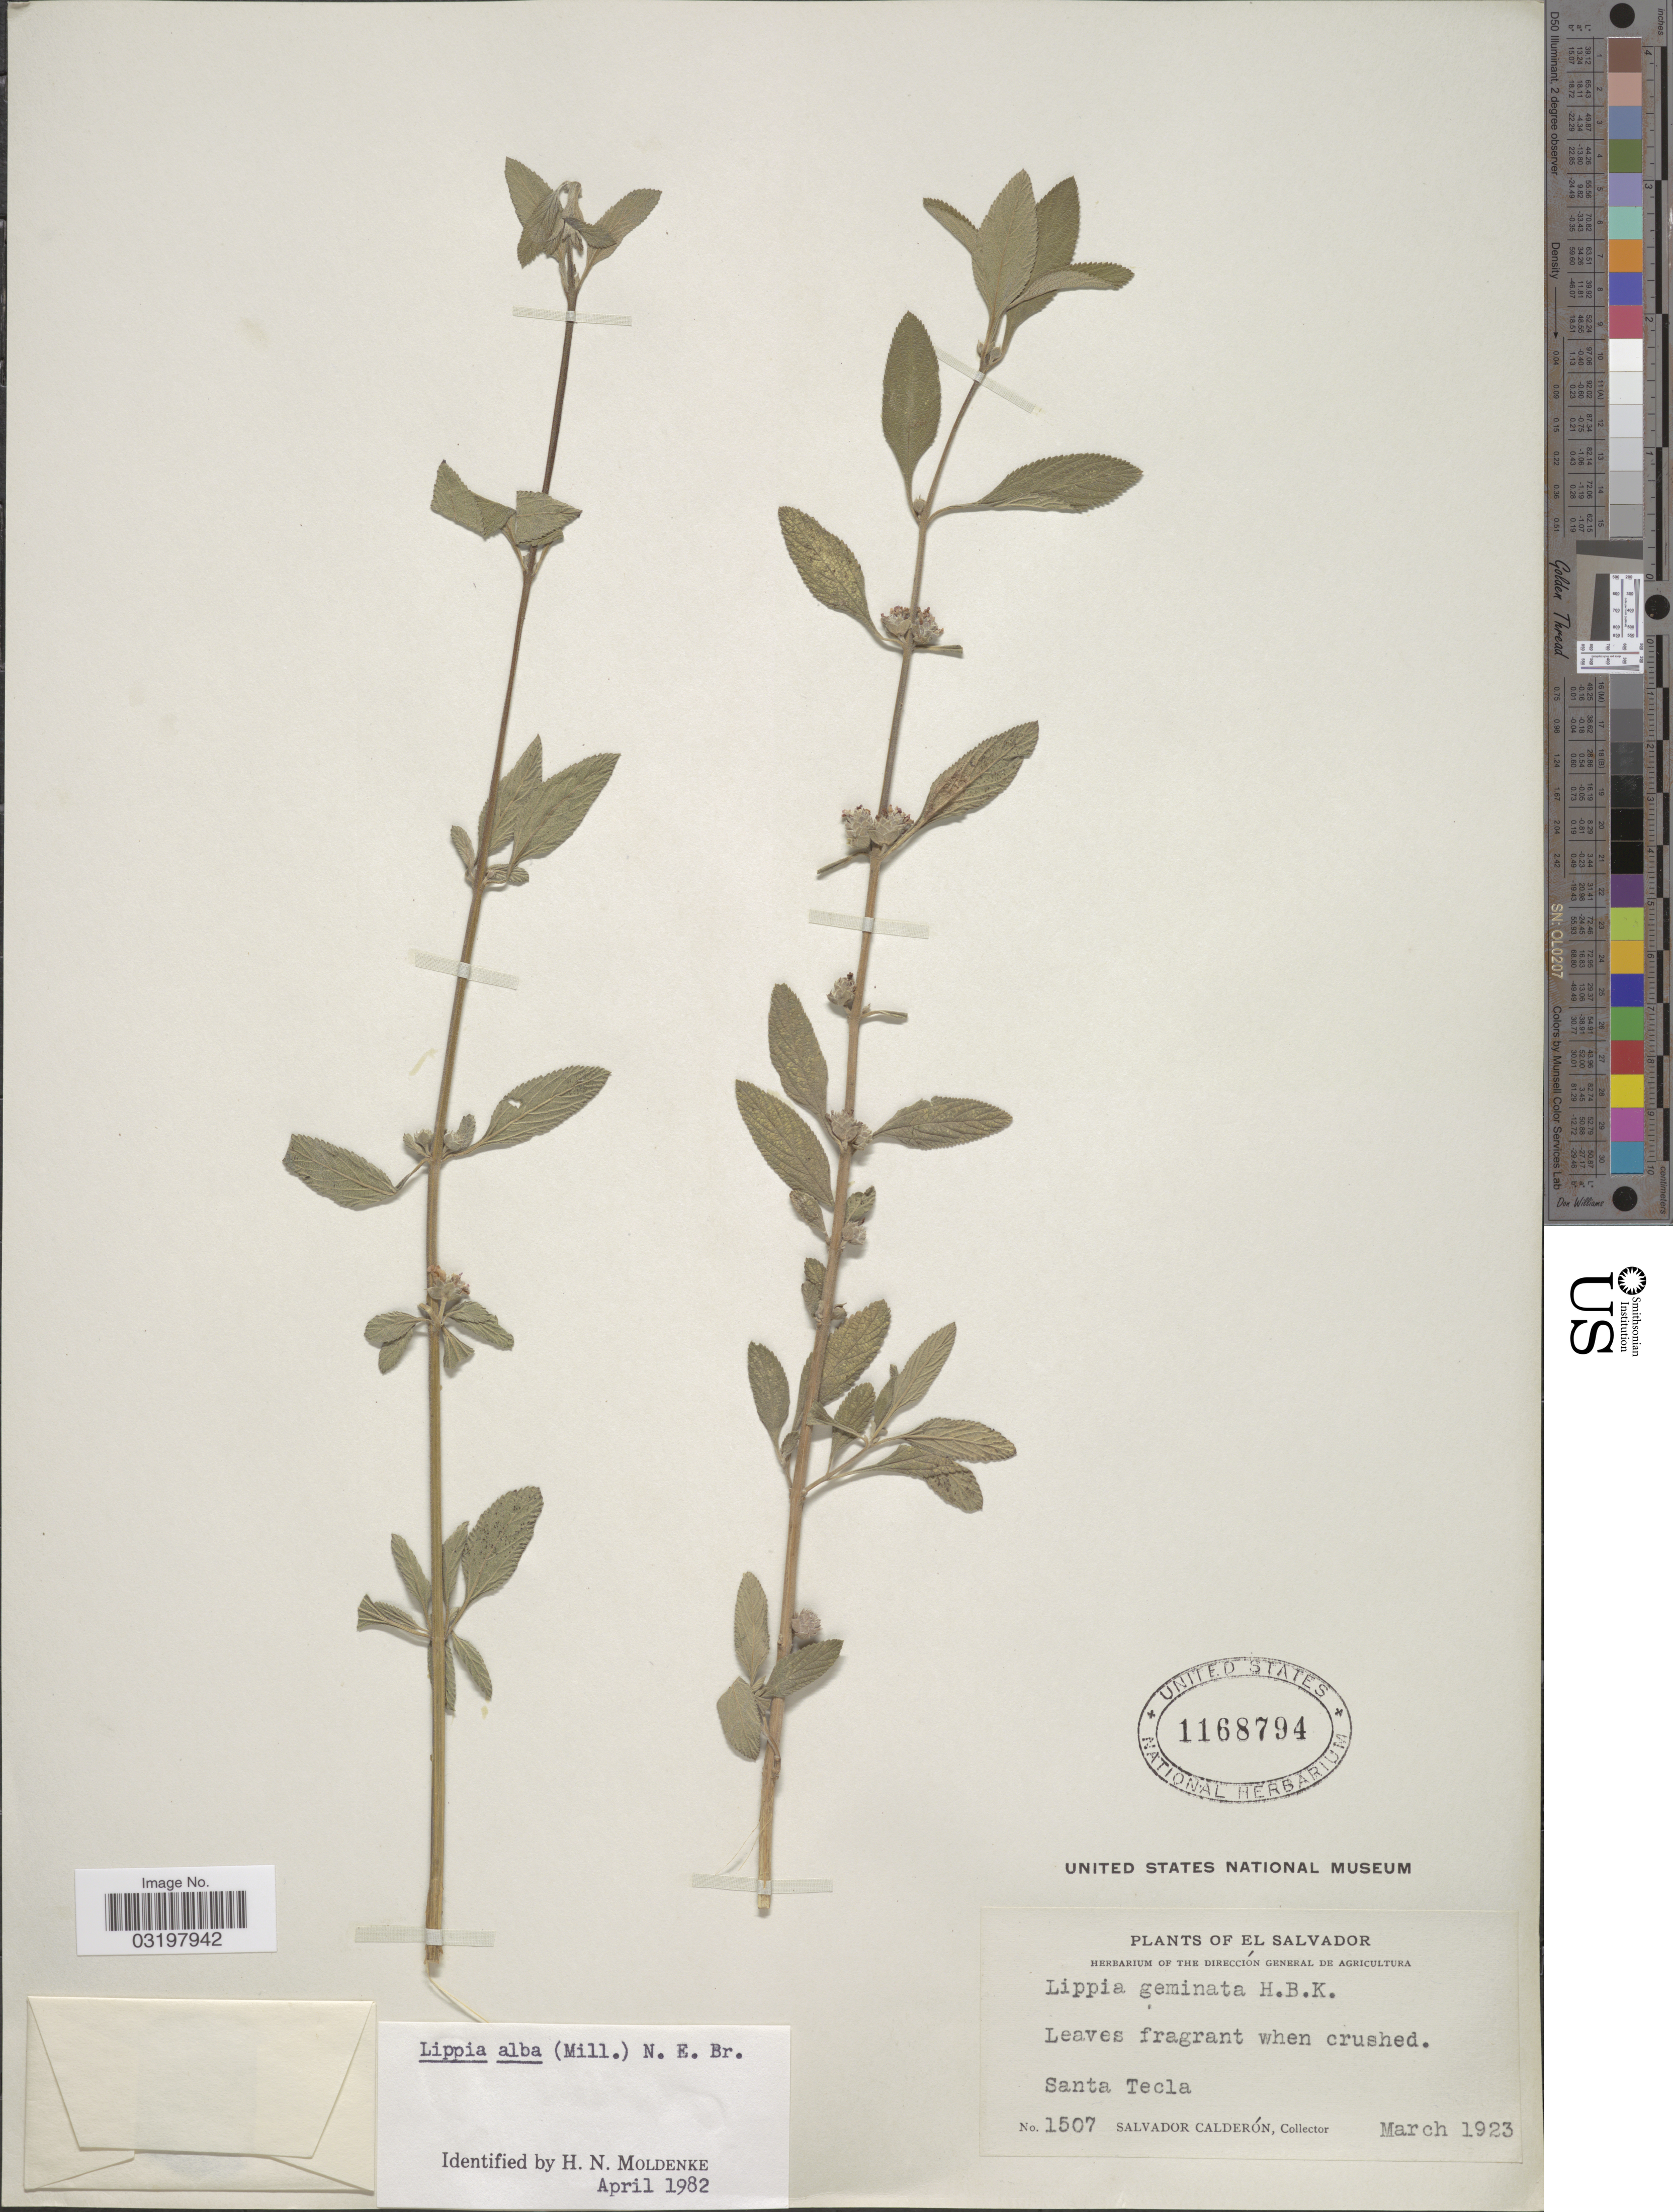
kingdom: Plantae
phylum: Tracheophyta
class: Magnoliopsida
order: Lamiales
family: Verbenaceae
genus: Lippia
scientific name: Lippia alba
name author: (Mill.) N.E. Br. ex Britton & P. Wilson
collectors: S. Calderón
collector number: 1507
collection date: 1923-03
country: El Salvador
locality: Santa Tecla.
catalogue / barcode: US 1168794